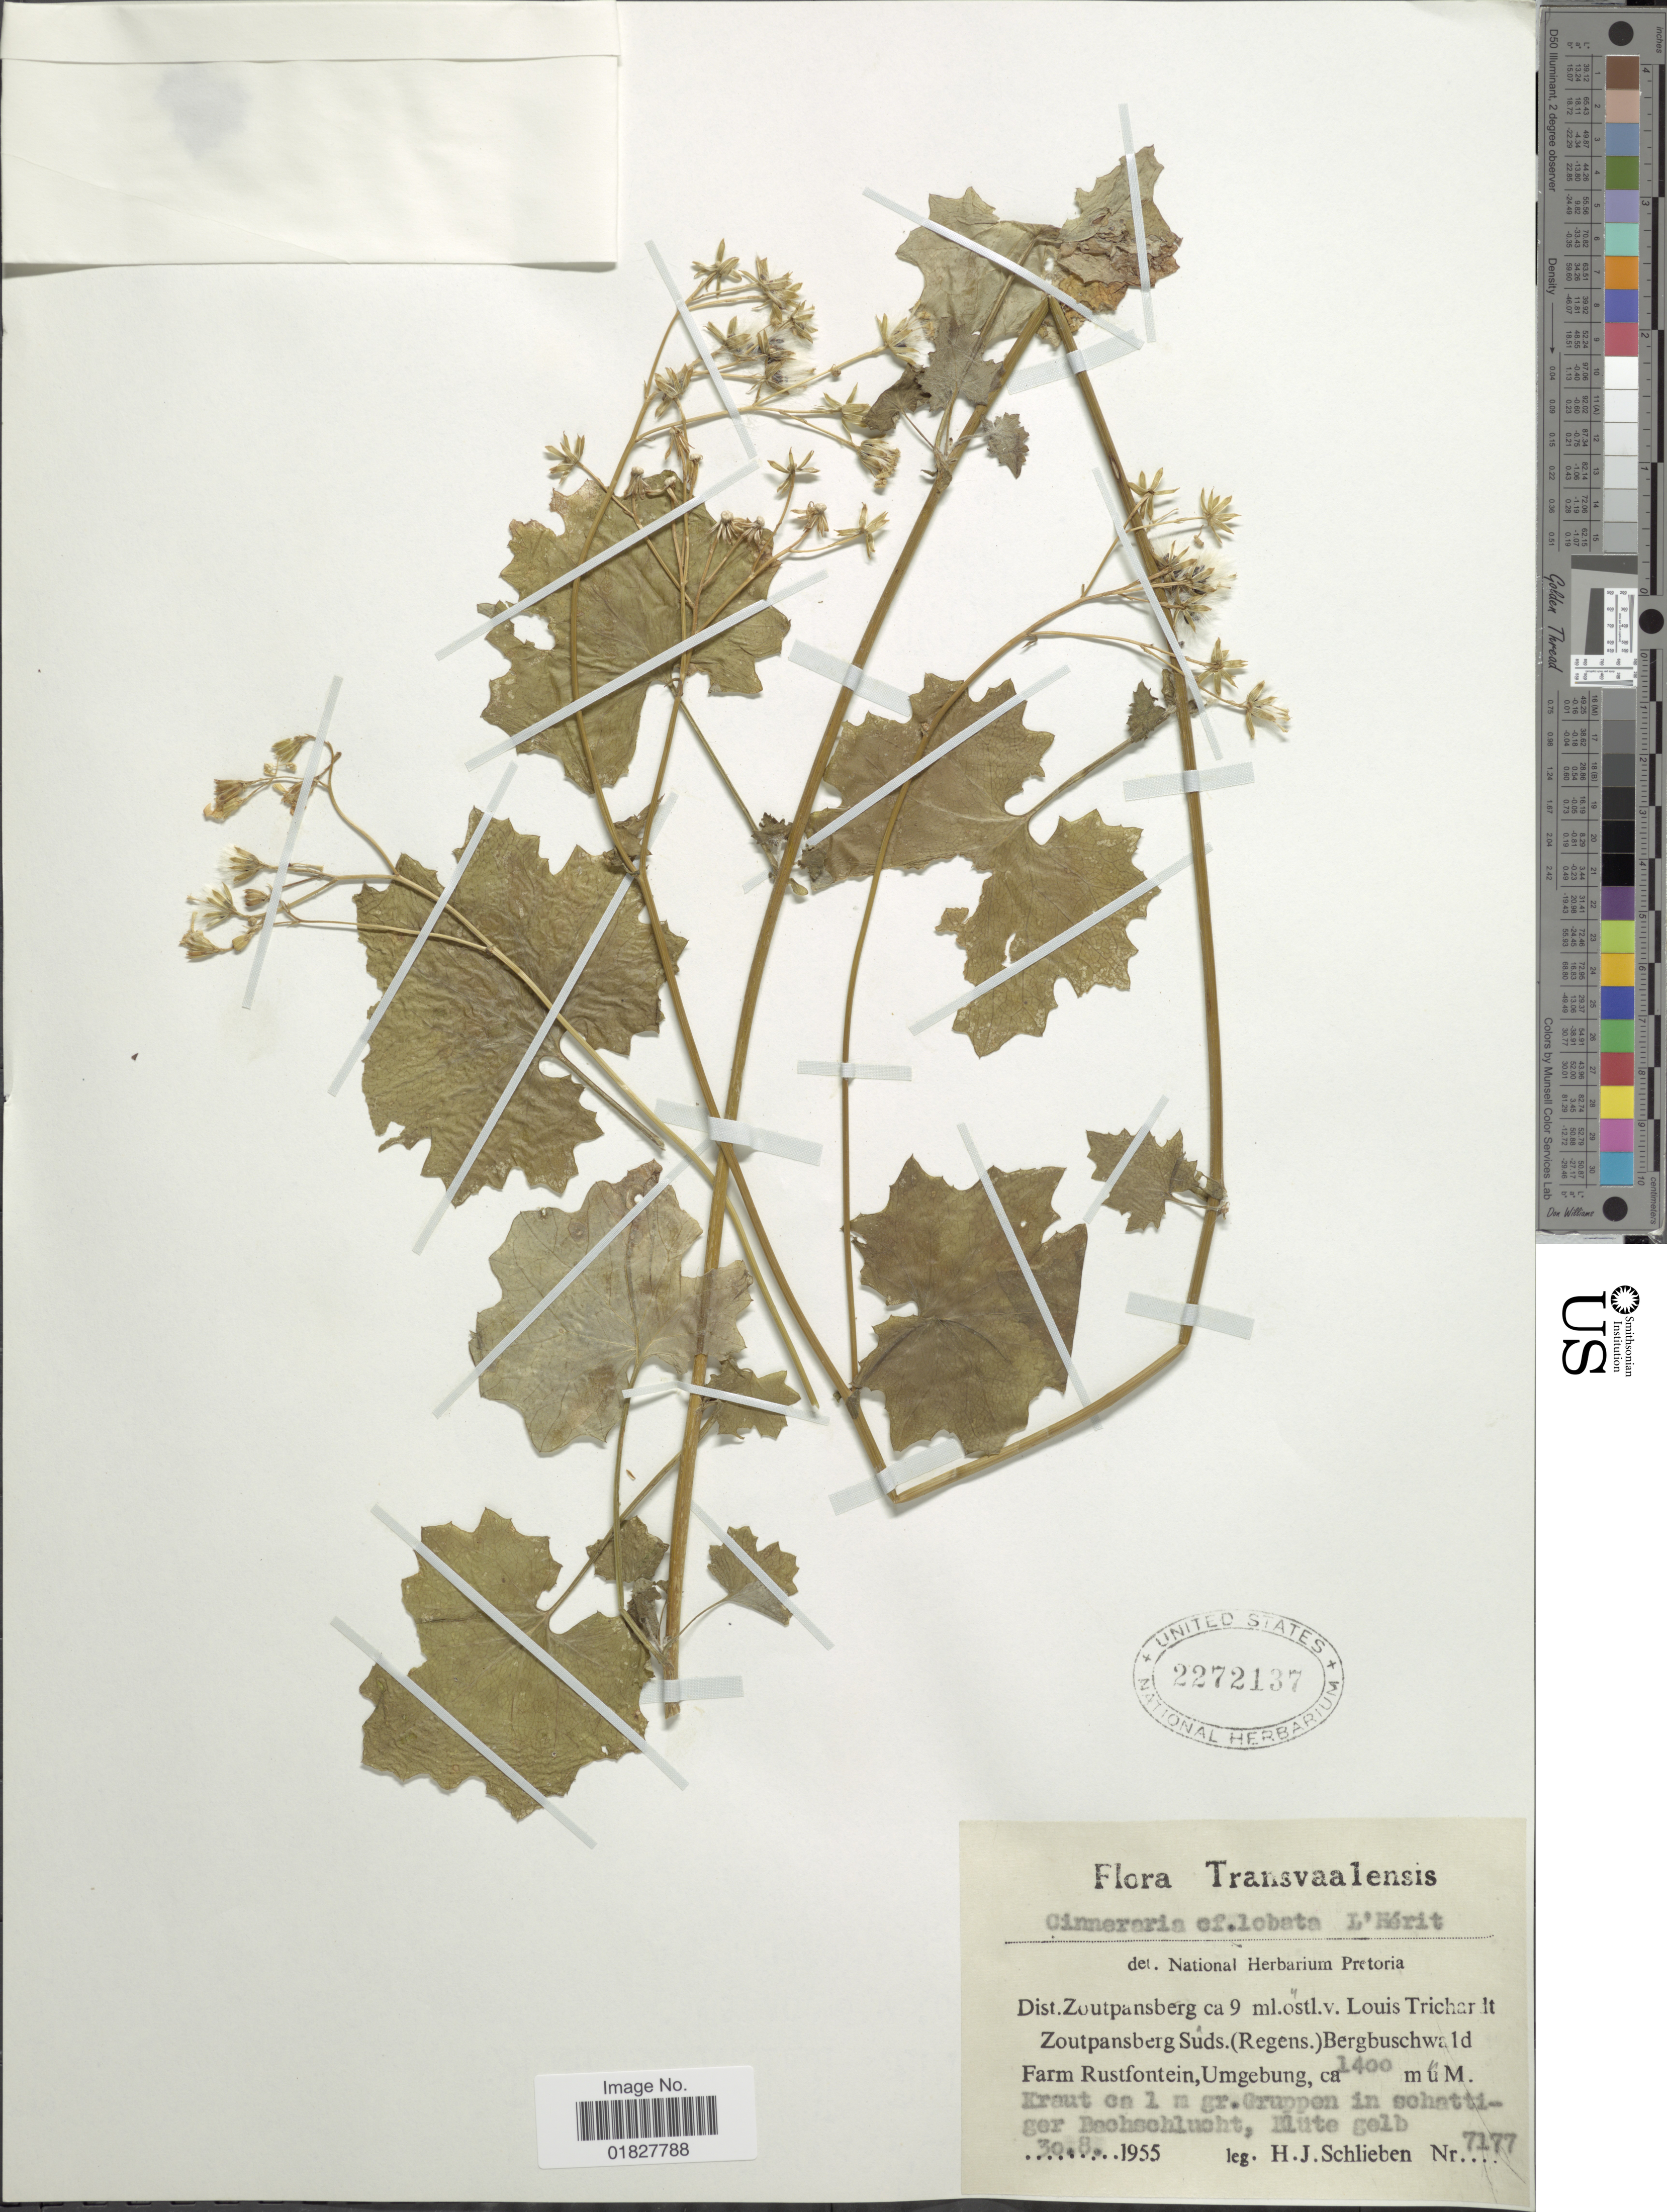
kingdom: Plantae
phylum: Tracheophyta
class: Magnoliopsida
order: Asterales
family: Asteraceae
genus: Cineraria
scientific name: Cineraria lobata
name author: L'Hér.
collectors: H. J. Schlieben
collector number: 7177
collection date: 1955-08-30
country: South Africa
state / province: Limpopo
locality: Tranvaalensis, Dist. Zoutpansberg ca 9 ml. ostl. v. Louis Trichardt, Zoutpansberg Suds. (Regens), Bergbuschwald Farm Rustfontein, Umgebung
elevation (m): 1400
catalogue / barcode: US 2272137